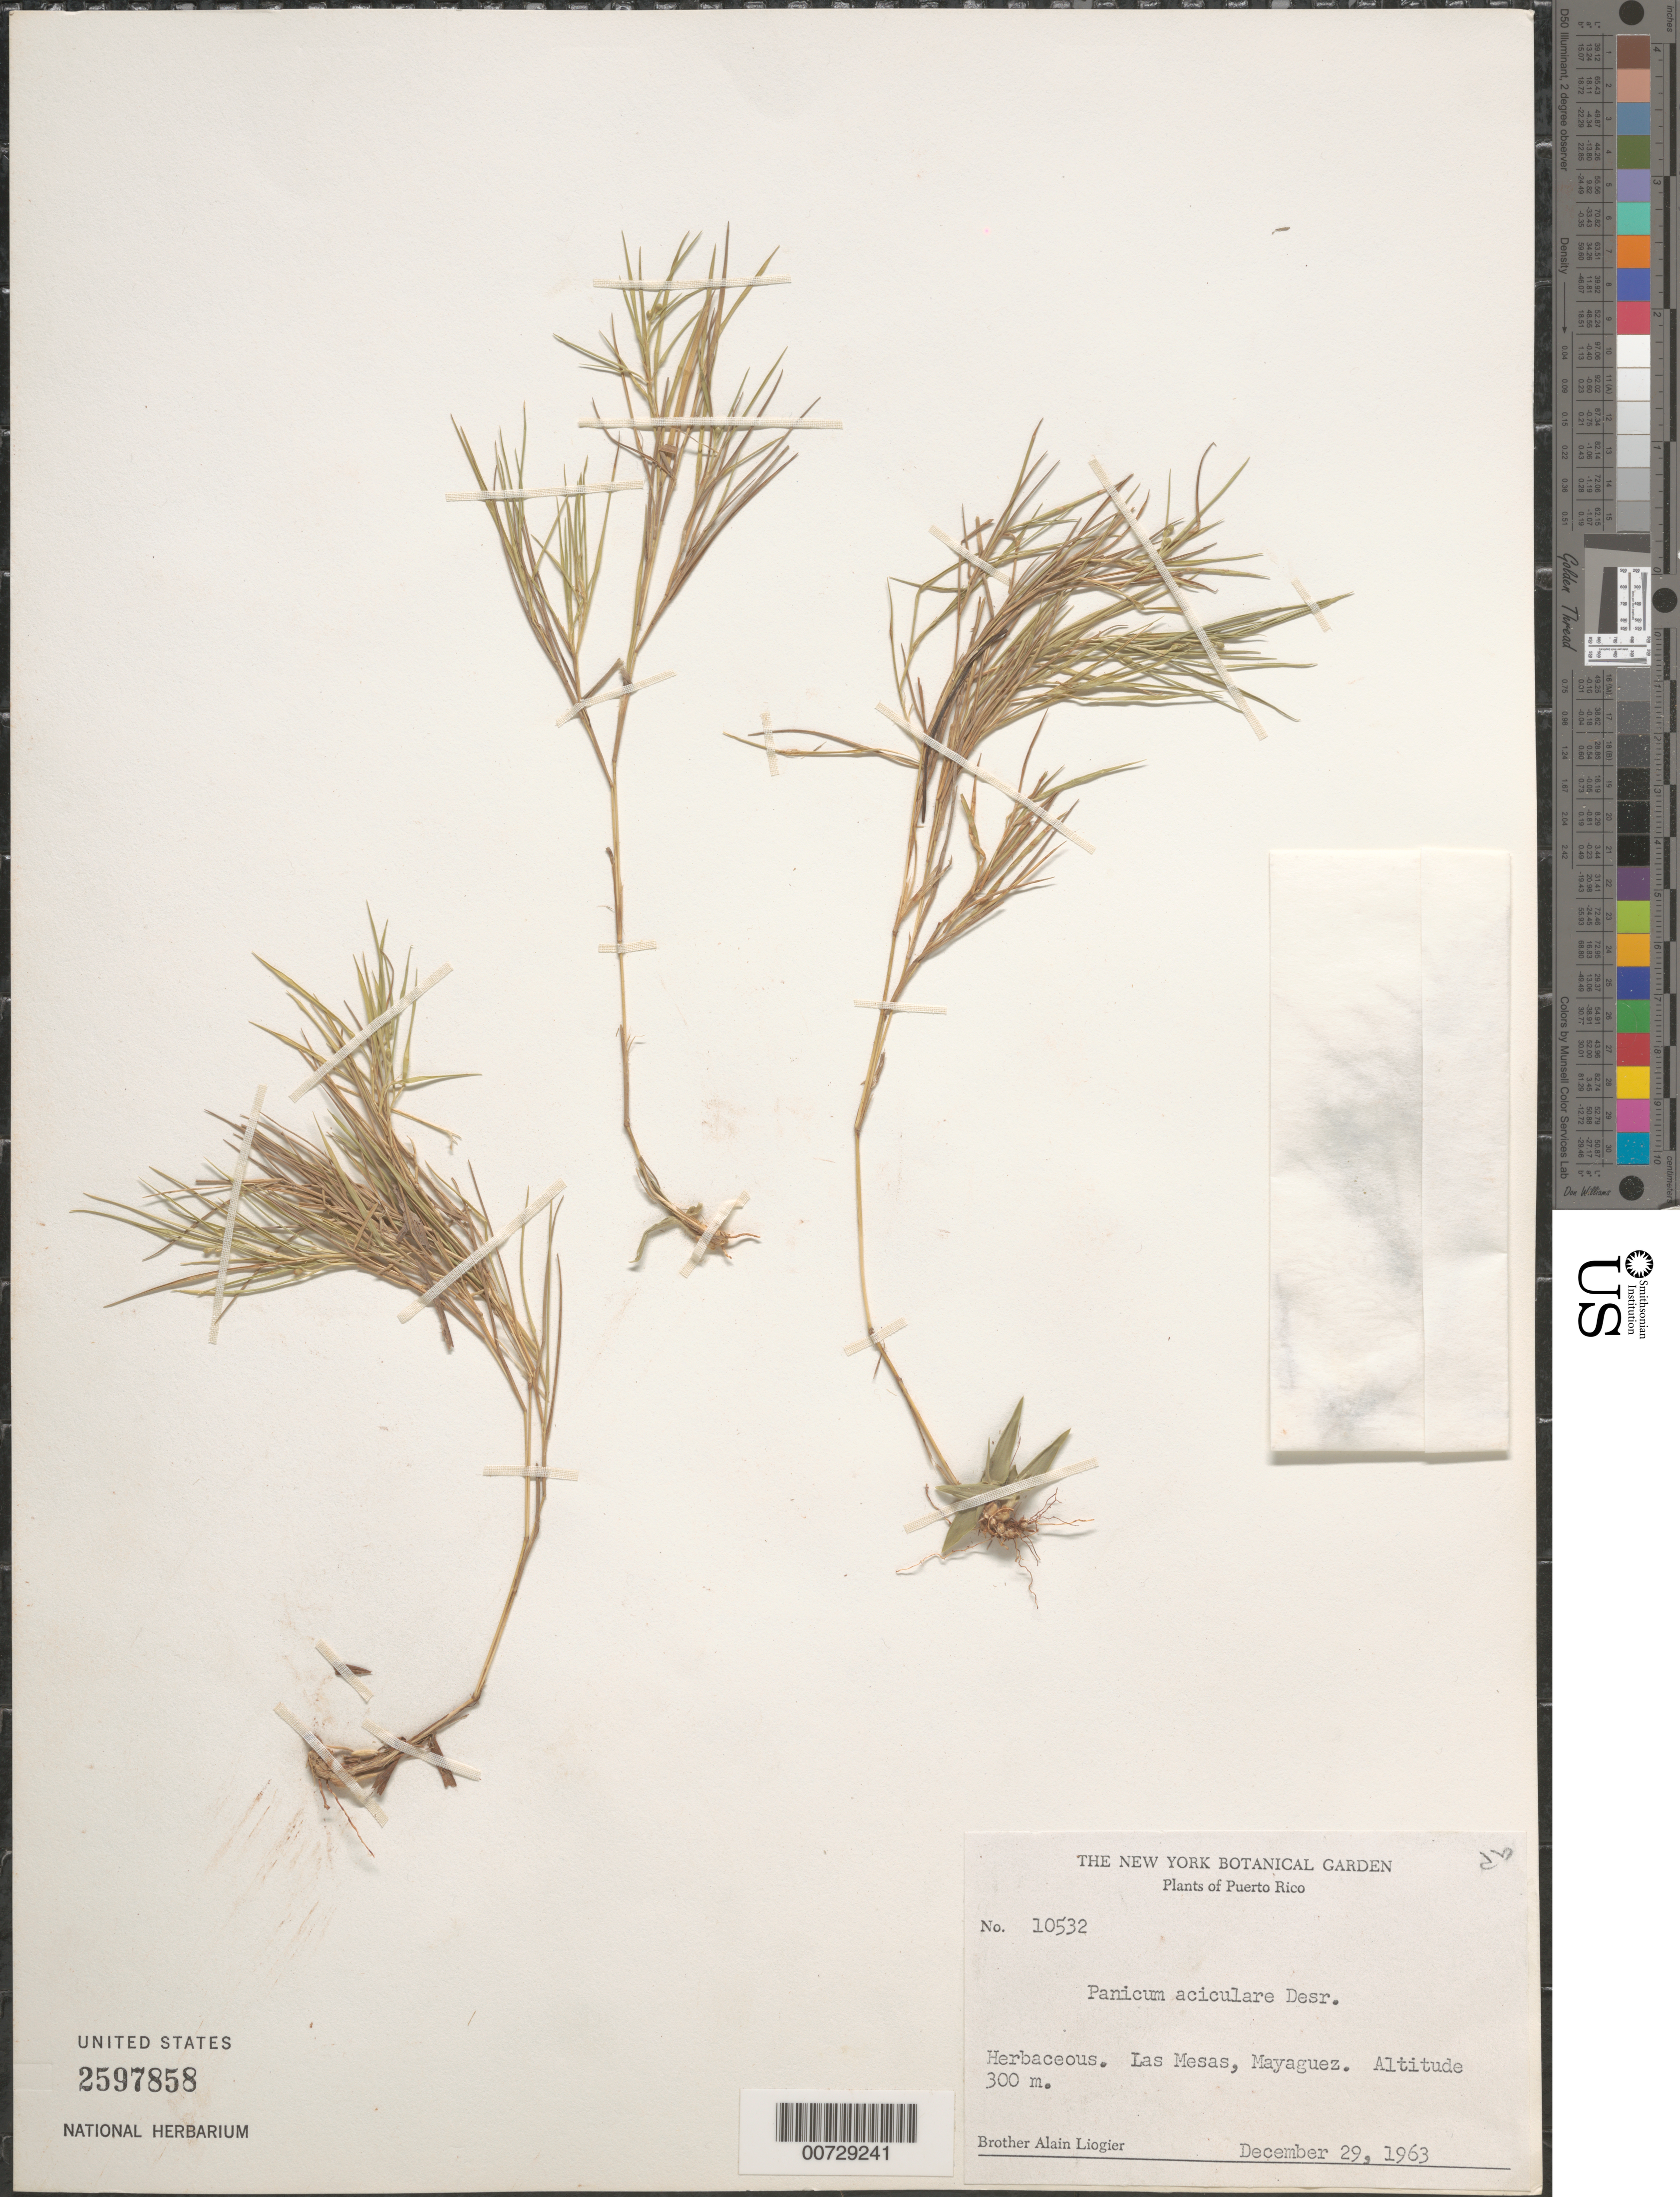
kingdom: Plantae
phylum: Tracheophyta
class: Liliopsida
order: Poales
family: Poaceae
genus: Dichanthelium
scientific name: Dichanthelium aciculare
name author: (Desv. ex Poir.) Gould & C.A. Clark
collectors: A. H. Liogier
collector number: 10532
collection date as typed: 29 Dec 1963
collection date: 1963-12-29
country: Puerto Rico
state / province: Mayagüez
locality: Las Mesas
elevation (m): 300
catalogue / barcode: US 2597858